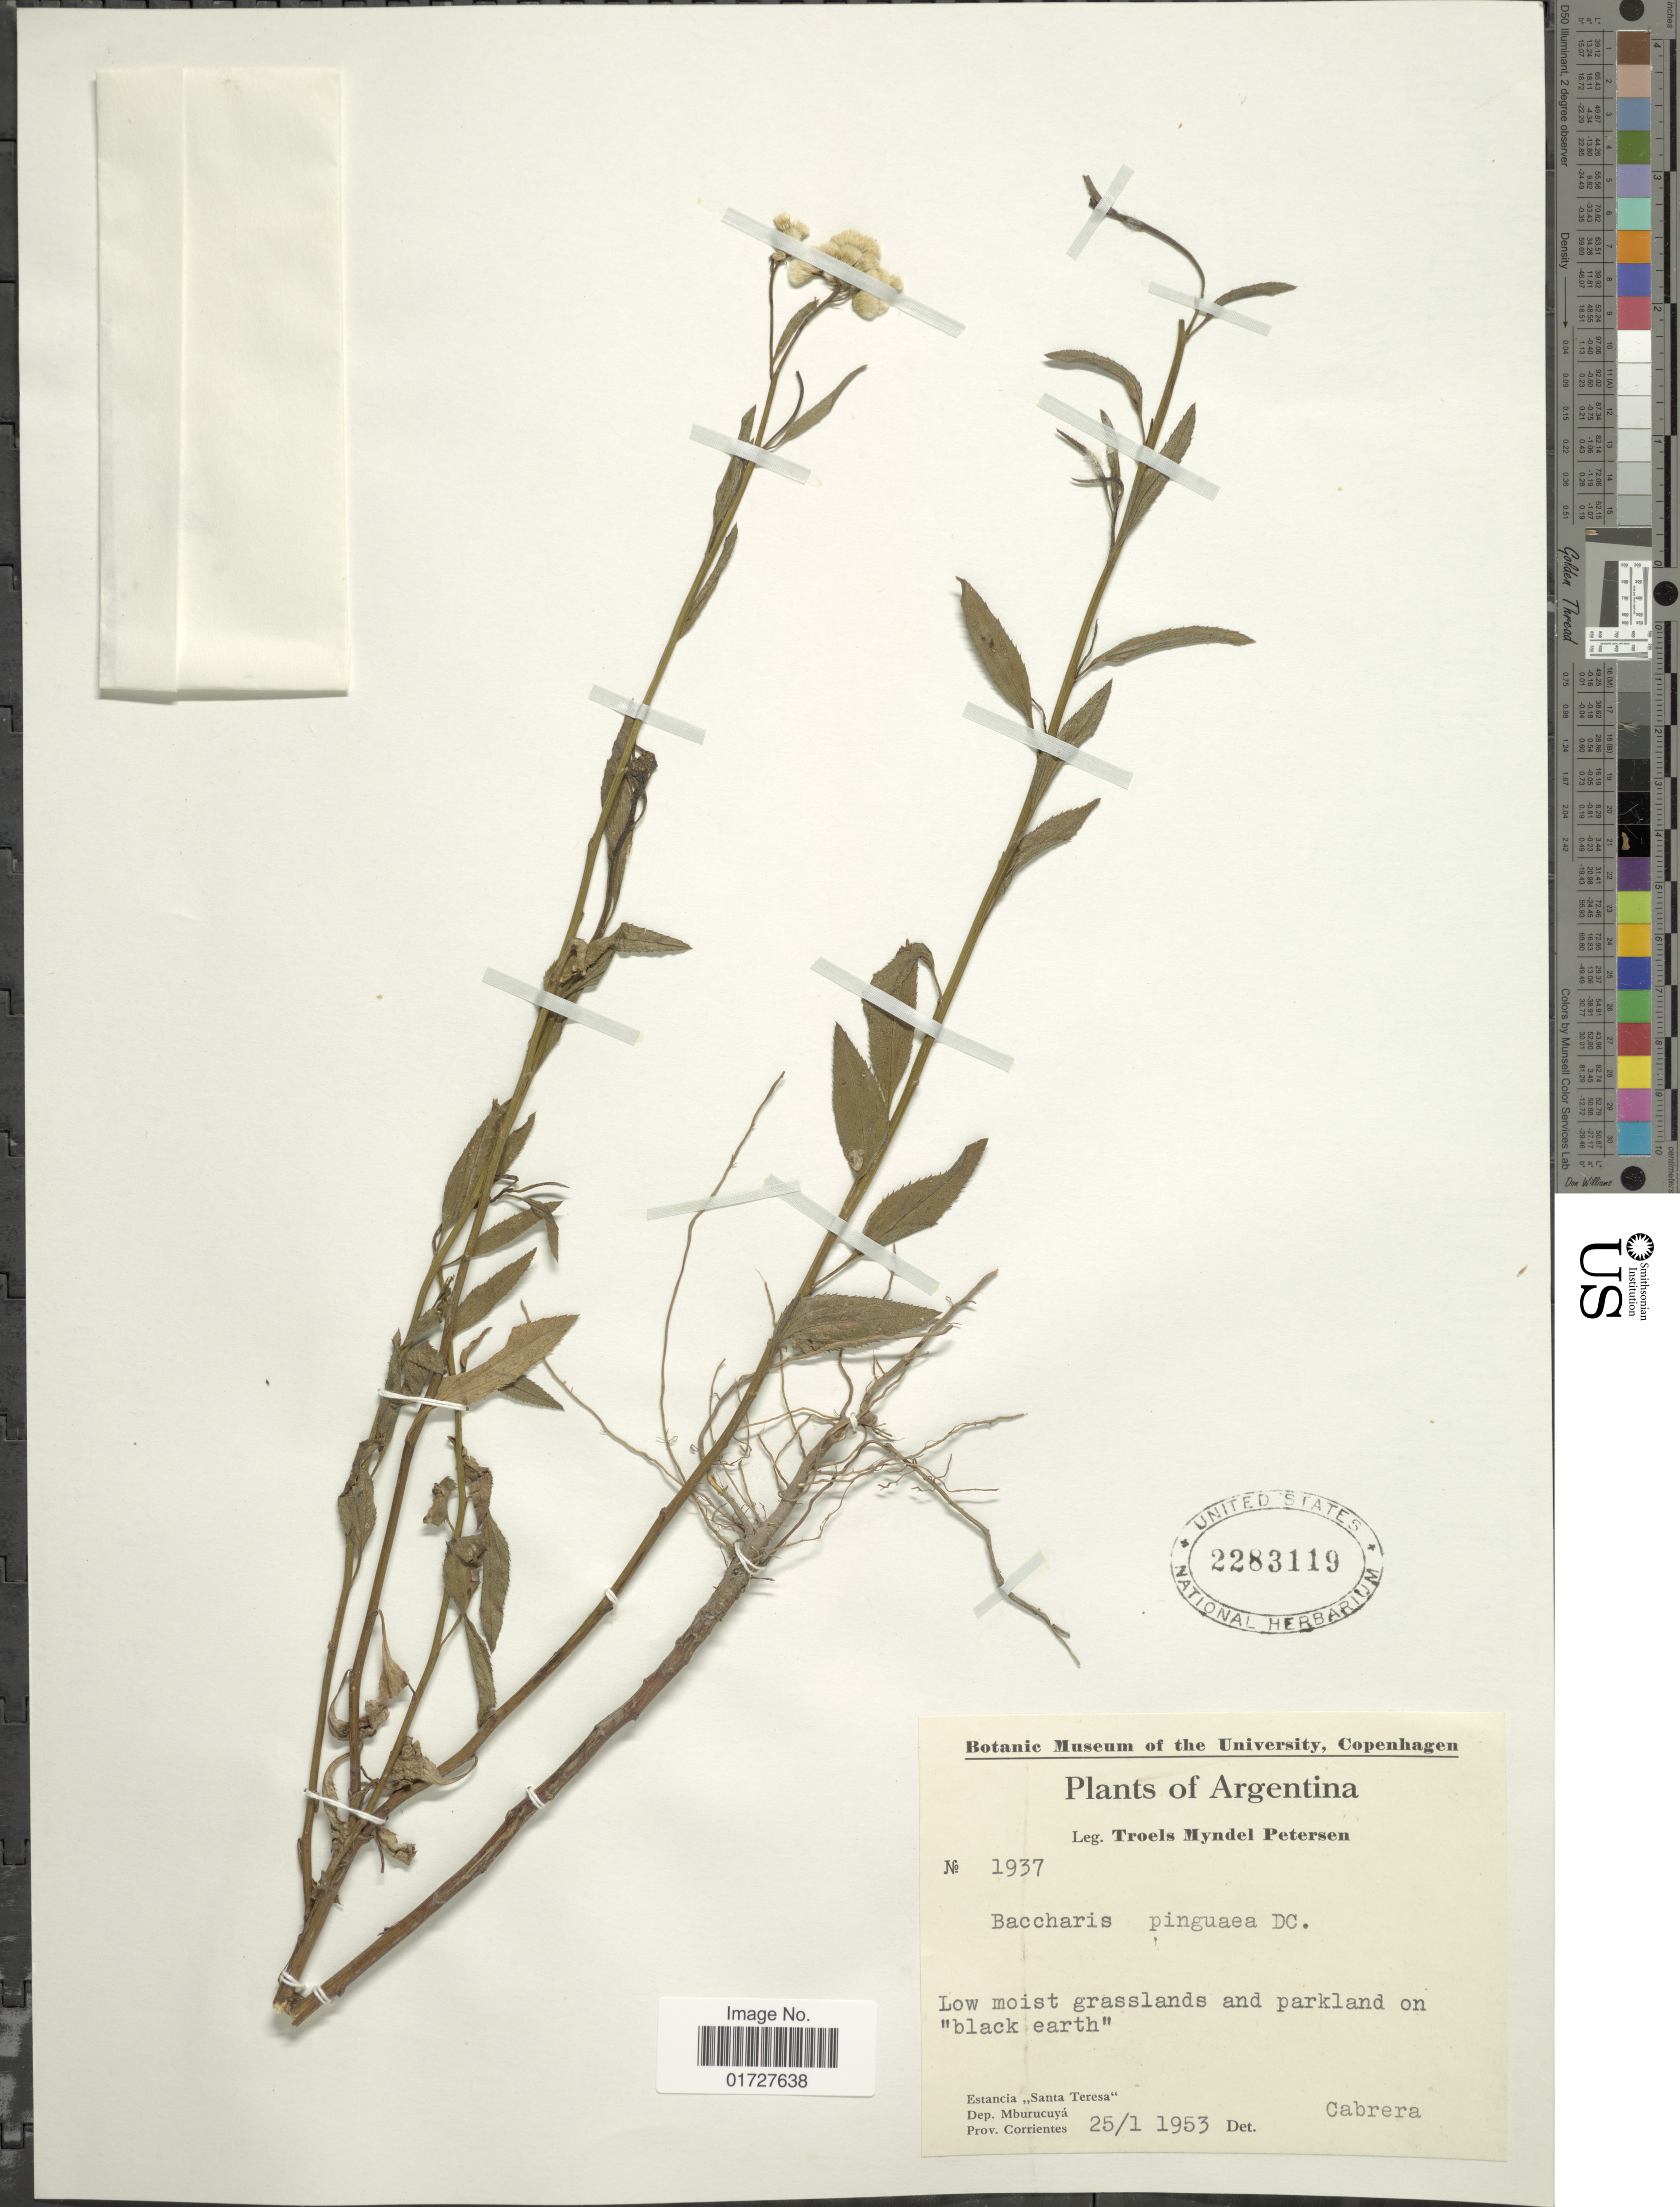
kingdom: Plantae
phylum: Tracheophyta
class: Magnoliopsida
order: Asterales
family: Asteraceae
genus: Baccharis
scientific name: Baccharis pingraea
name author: DC.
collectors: T. M. Petersen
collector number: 1937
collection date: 1953-01-25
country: Argentina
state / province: Corrientes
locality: Estancia Santa Teresa, Dep. Mburucuya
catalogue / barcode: US 2283119